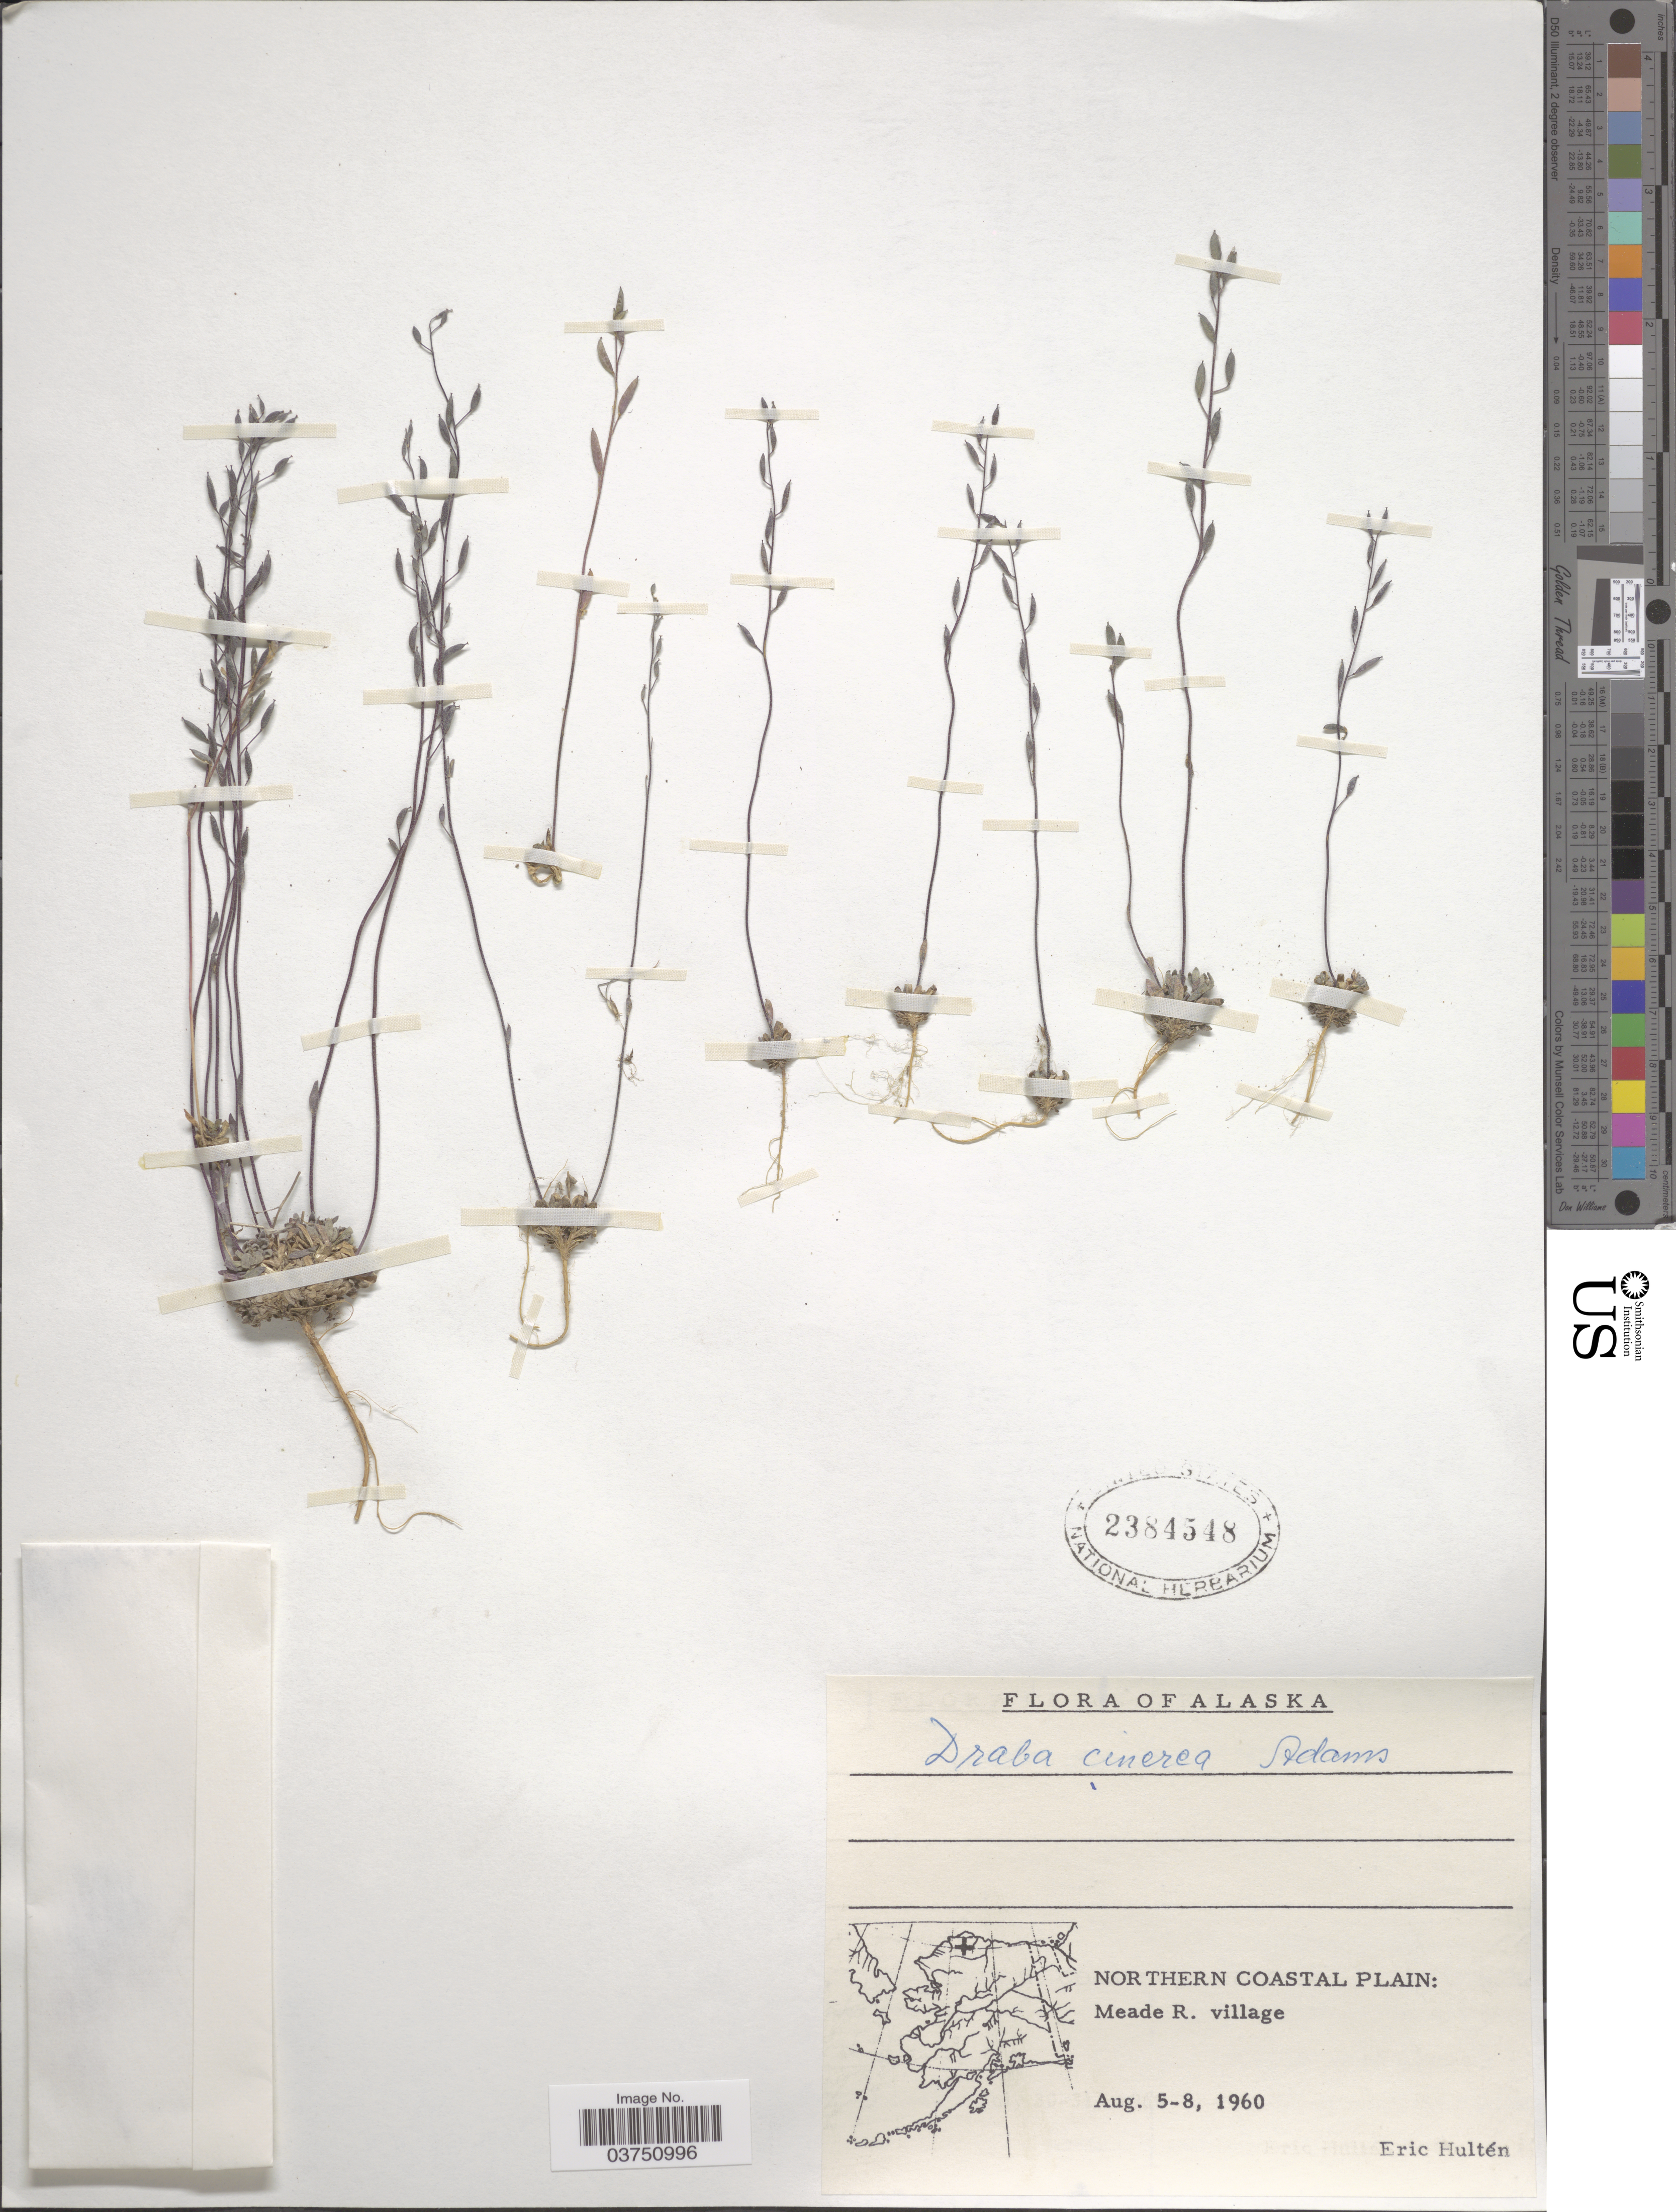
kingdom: Plantae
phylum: Tracheophyta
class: Magnoliopsida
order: Brassicales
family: Brassicaceae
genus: Draba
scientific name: Draba cinerea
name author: Adams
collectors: E. G. Hultén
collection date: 1960-08-05/1960-08-08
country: United States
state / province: Alaska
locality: Northern Coastal Plain: Meade R. village.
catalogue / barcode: US 2384548